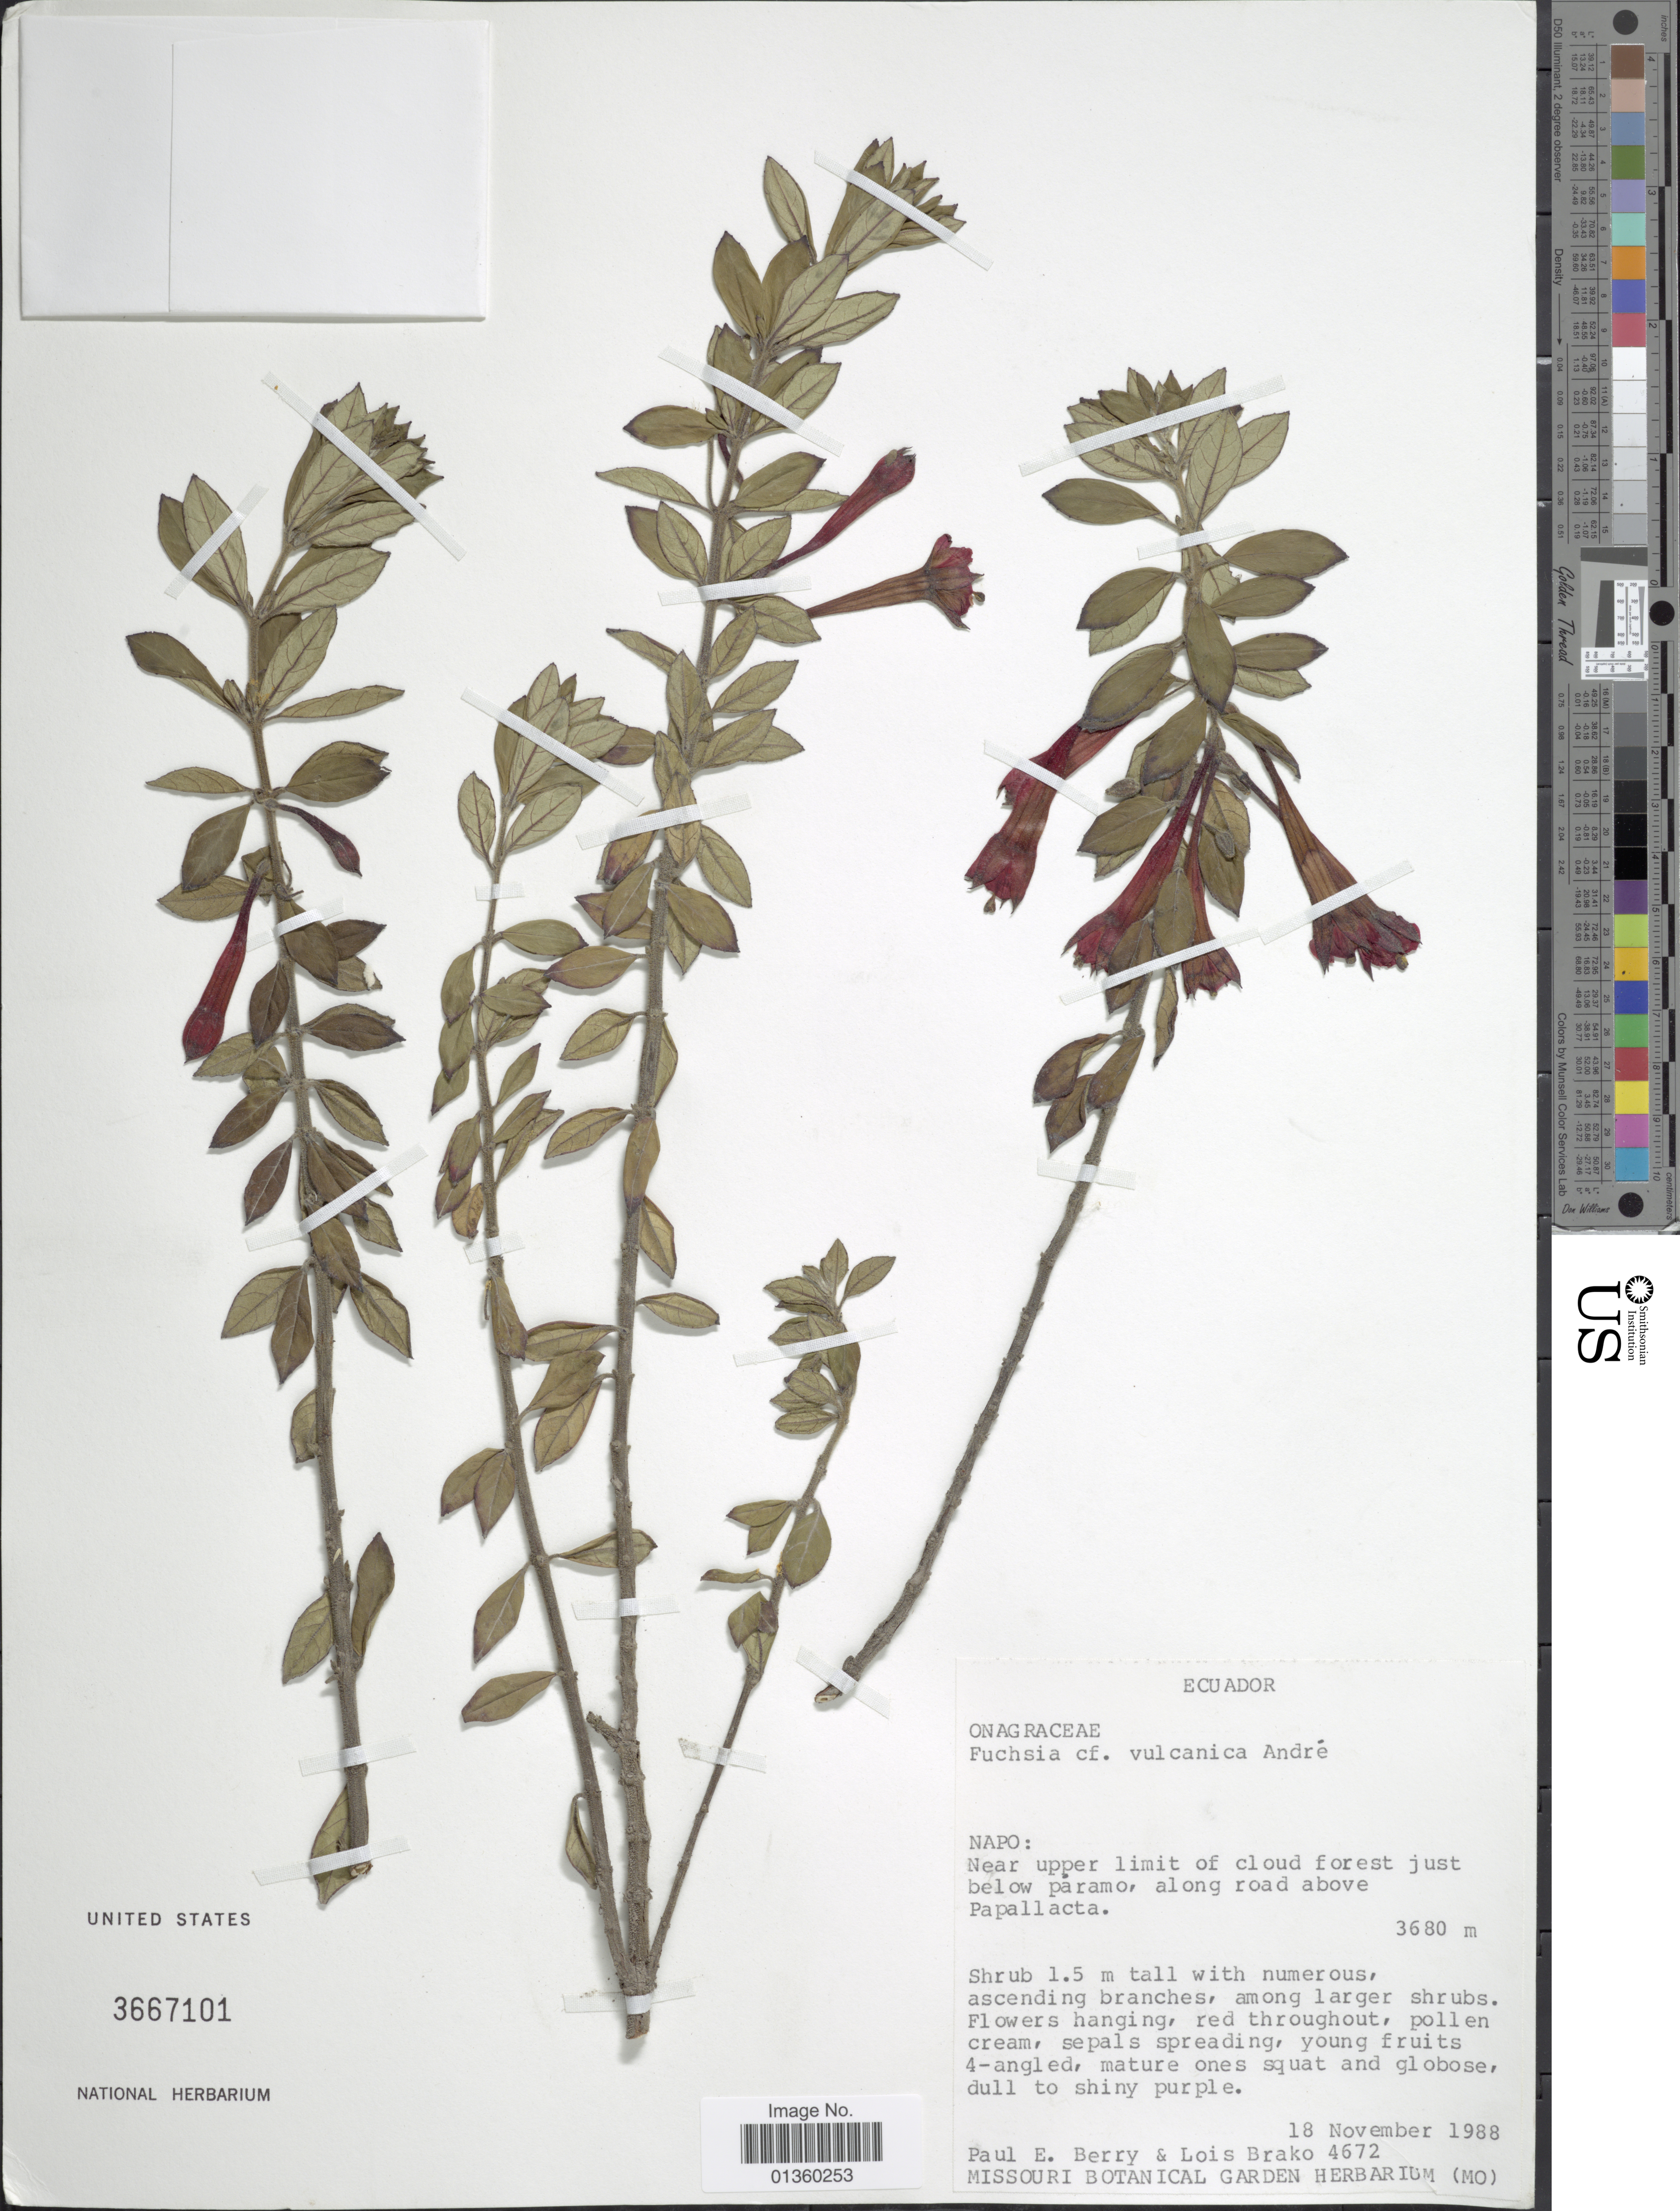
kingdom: Plantae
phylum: Tracheophyta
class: Magnoliopsida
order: Myrtales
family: Onagraceae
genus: Fuchsia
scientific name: Fuchsia vulcanica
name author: André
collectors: P. E. Berry & L. Brako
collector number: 4672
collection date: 1988-11-18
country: Ecuador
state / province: Napo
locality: Near upper limit of cloud forest just below páramo, along road above Papallacta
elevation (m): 3680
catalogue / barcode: US 3667101